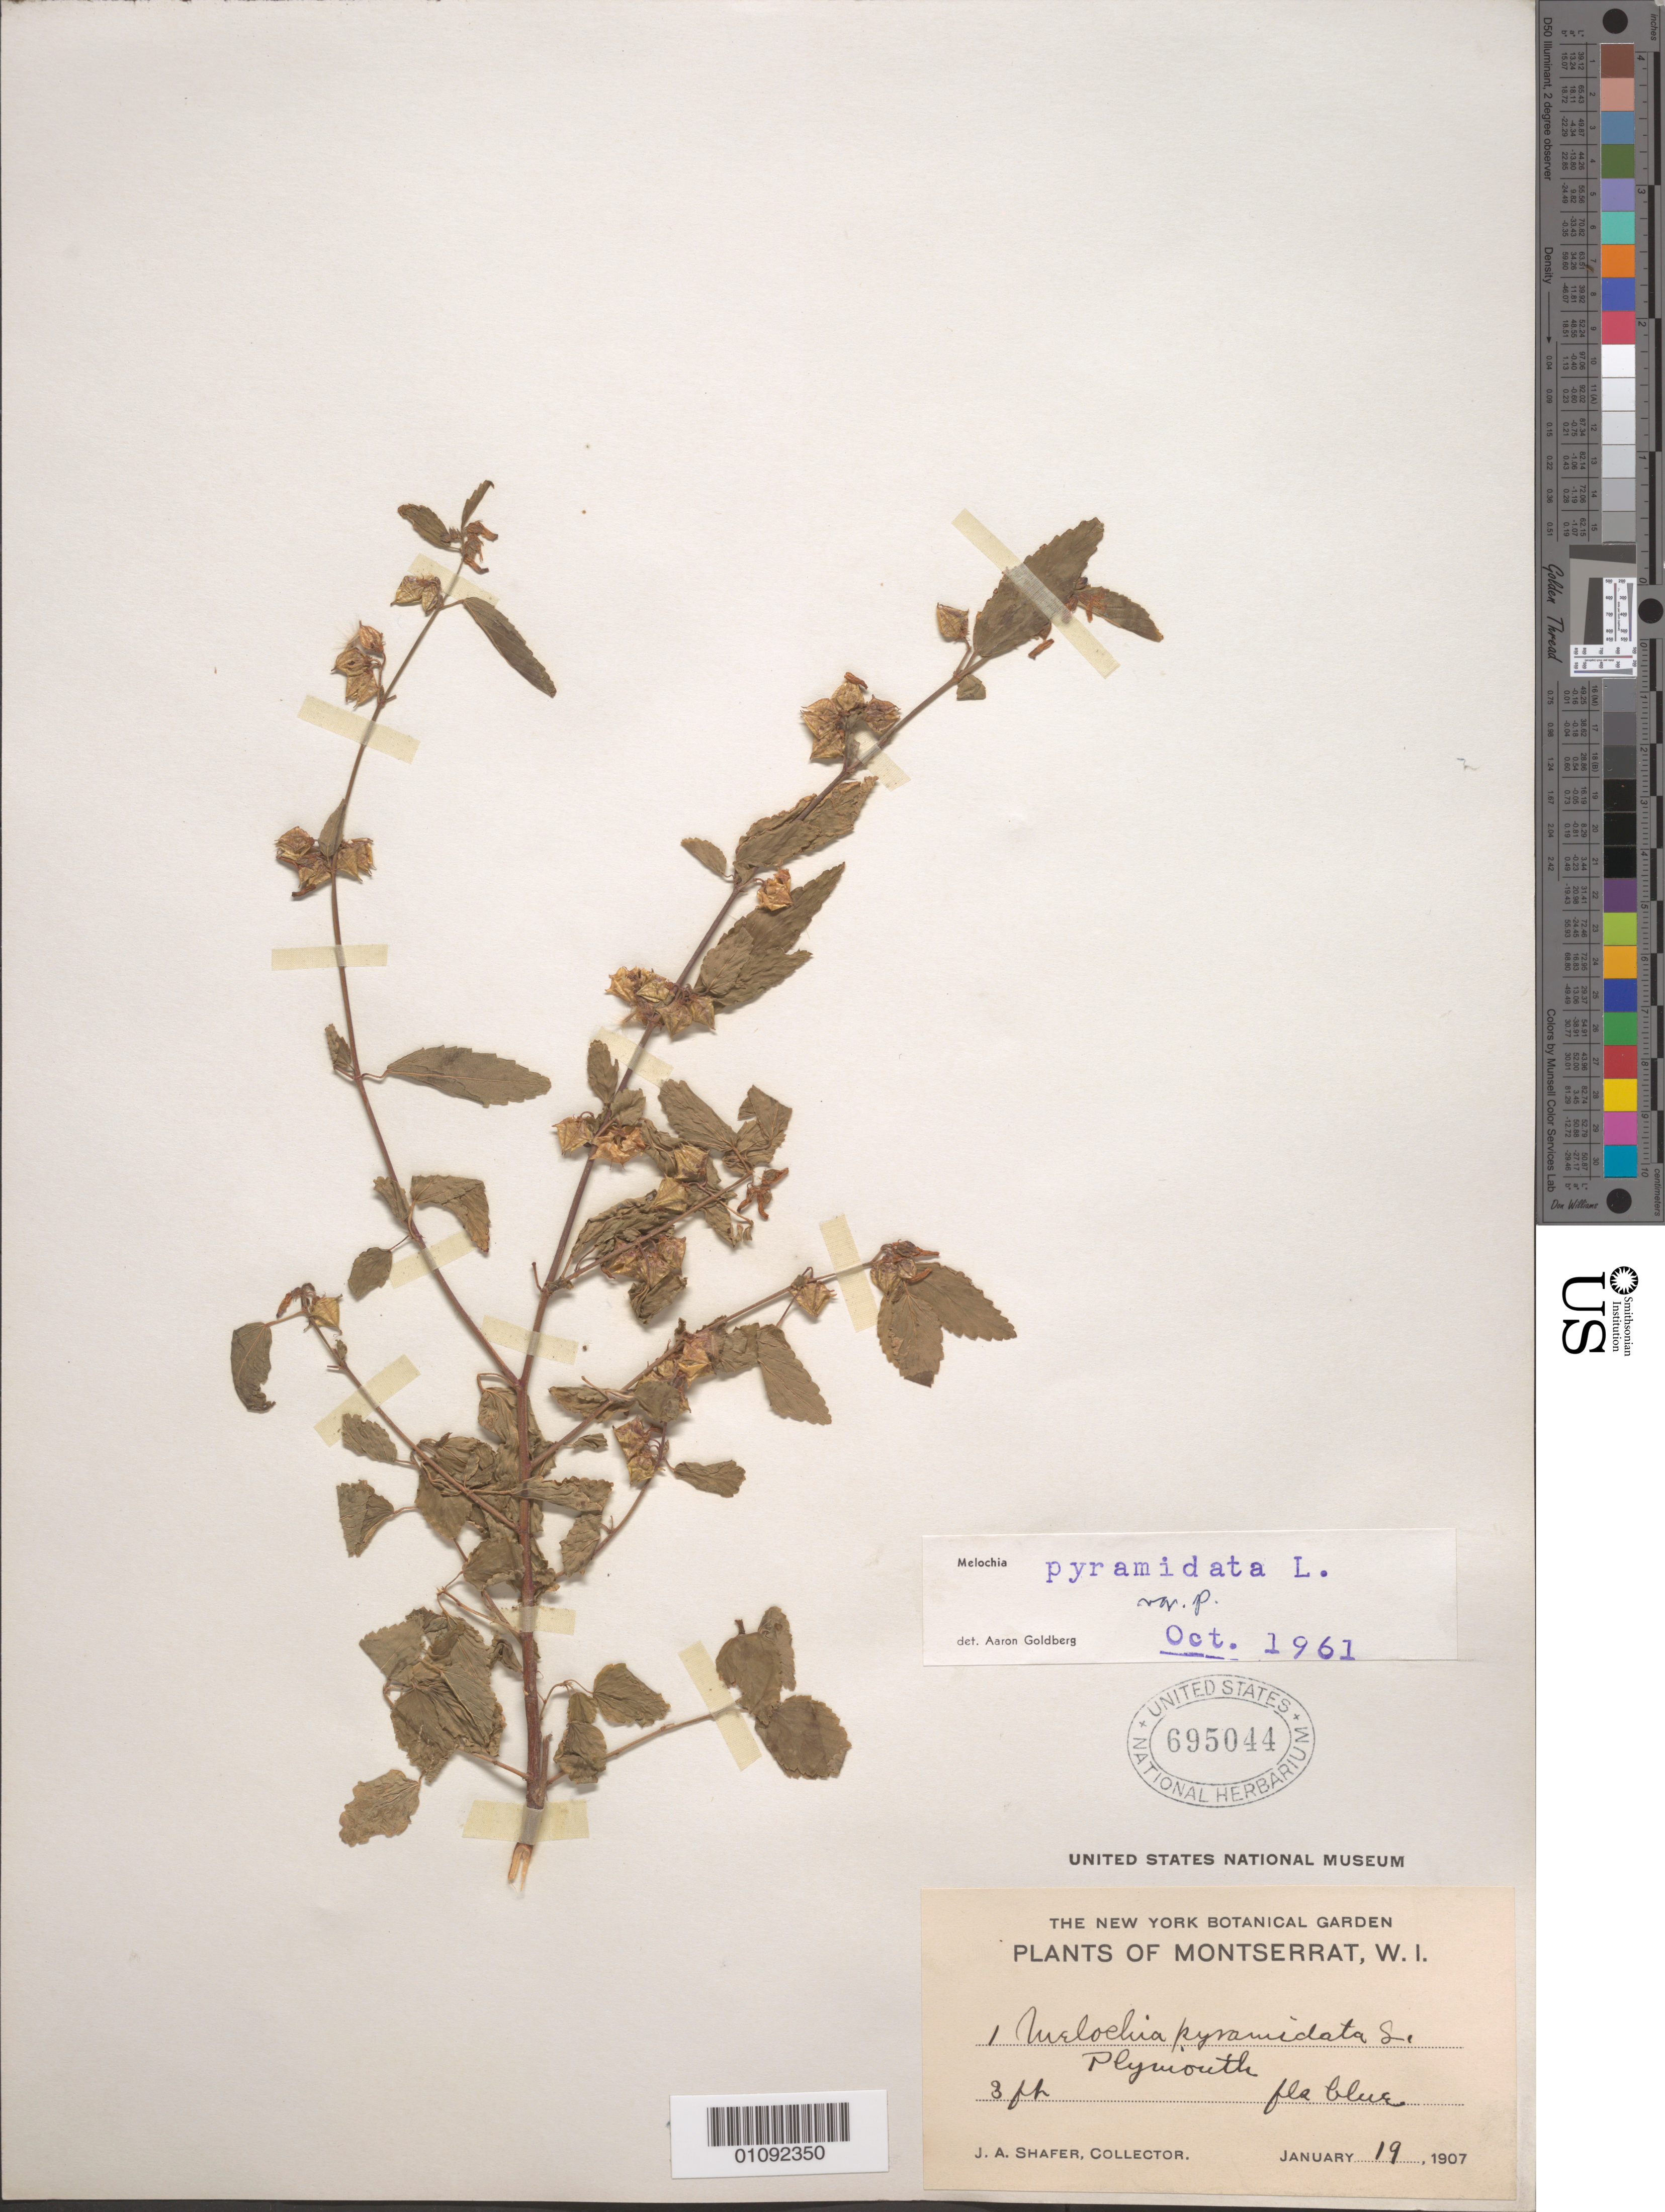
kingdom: Plantae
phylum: Tracheophyta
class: Magnoliopsida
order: Malvales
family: Malvaceae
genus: Melochia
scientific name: Melochia pyramidata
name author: L.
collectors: J. A. Shafer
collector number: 1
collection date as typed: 19 Jan 1907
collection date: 1907-01-19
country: Montserrat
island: Montserrat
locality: Plymouth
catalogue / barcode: US 695044